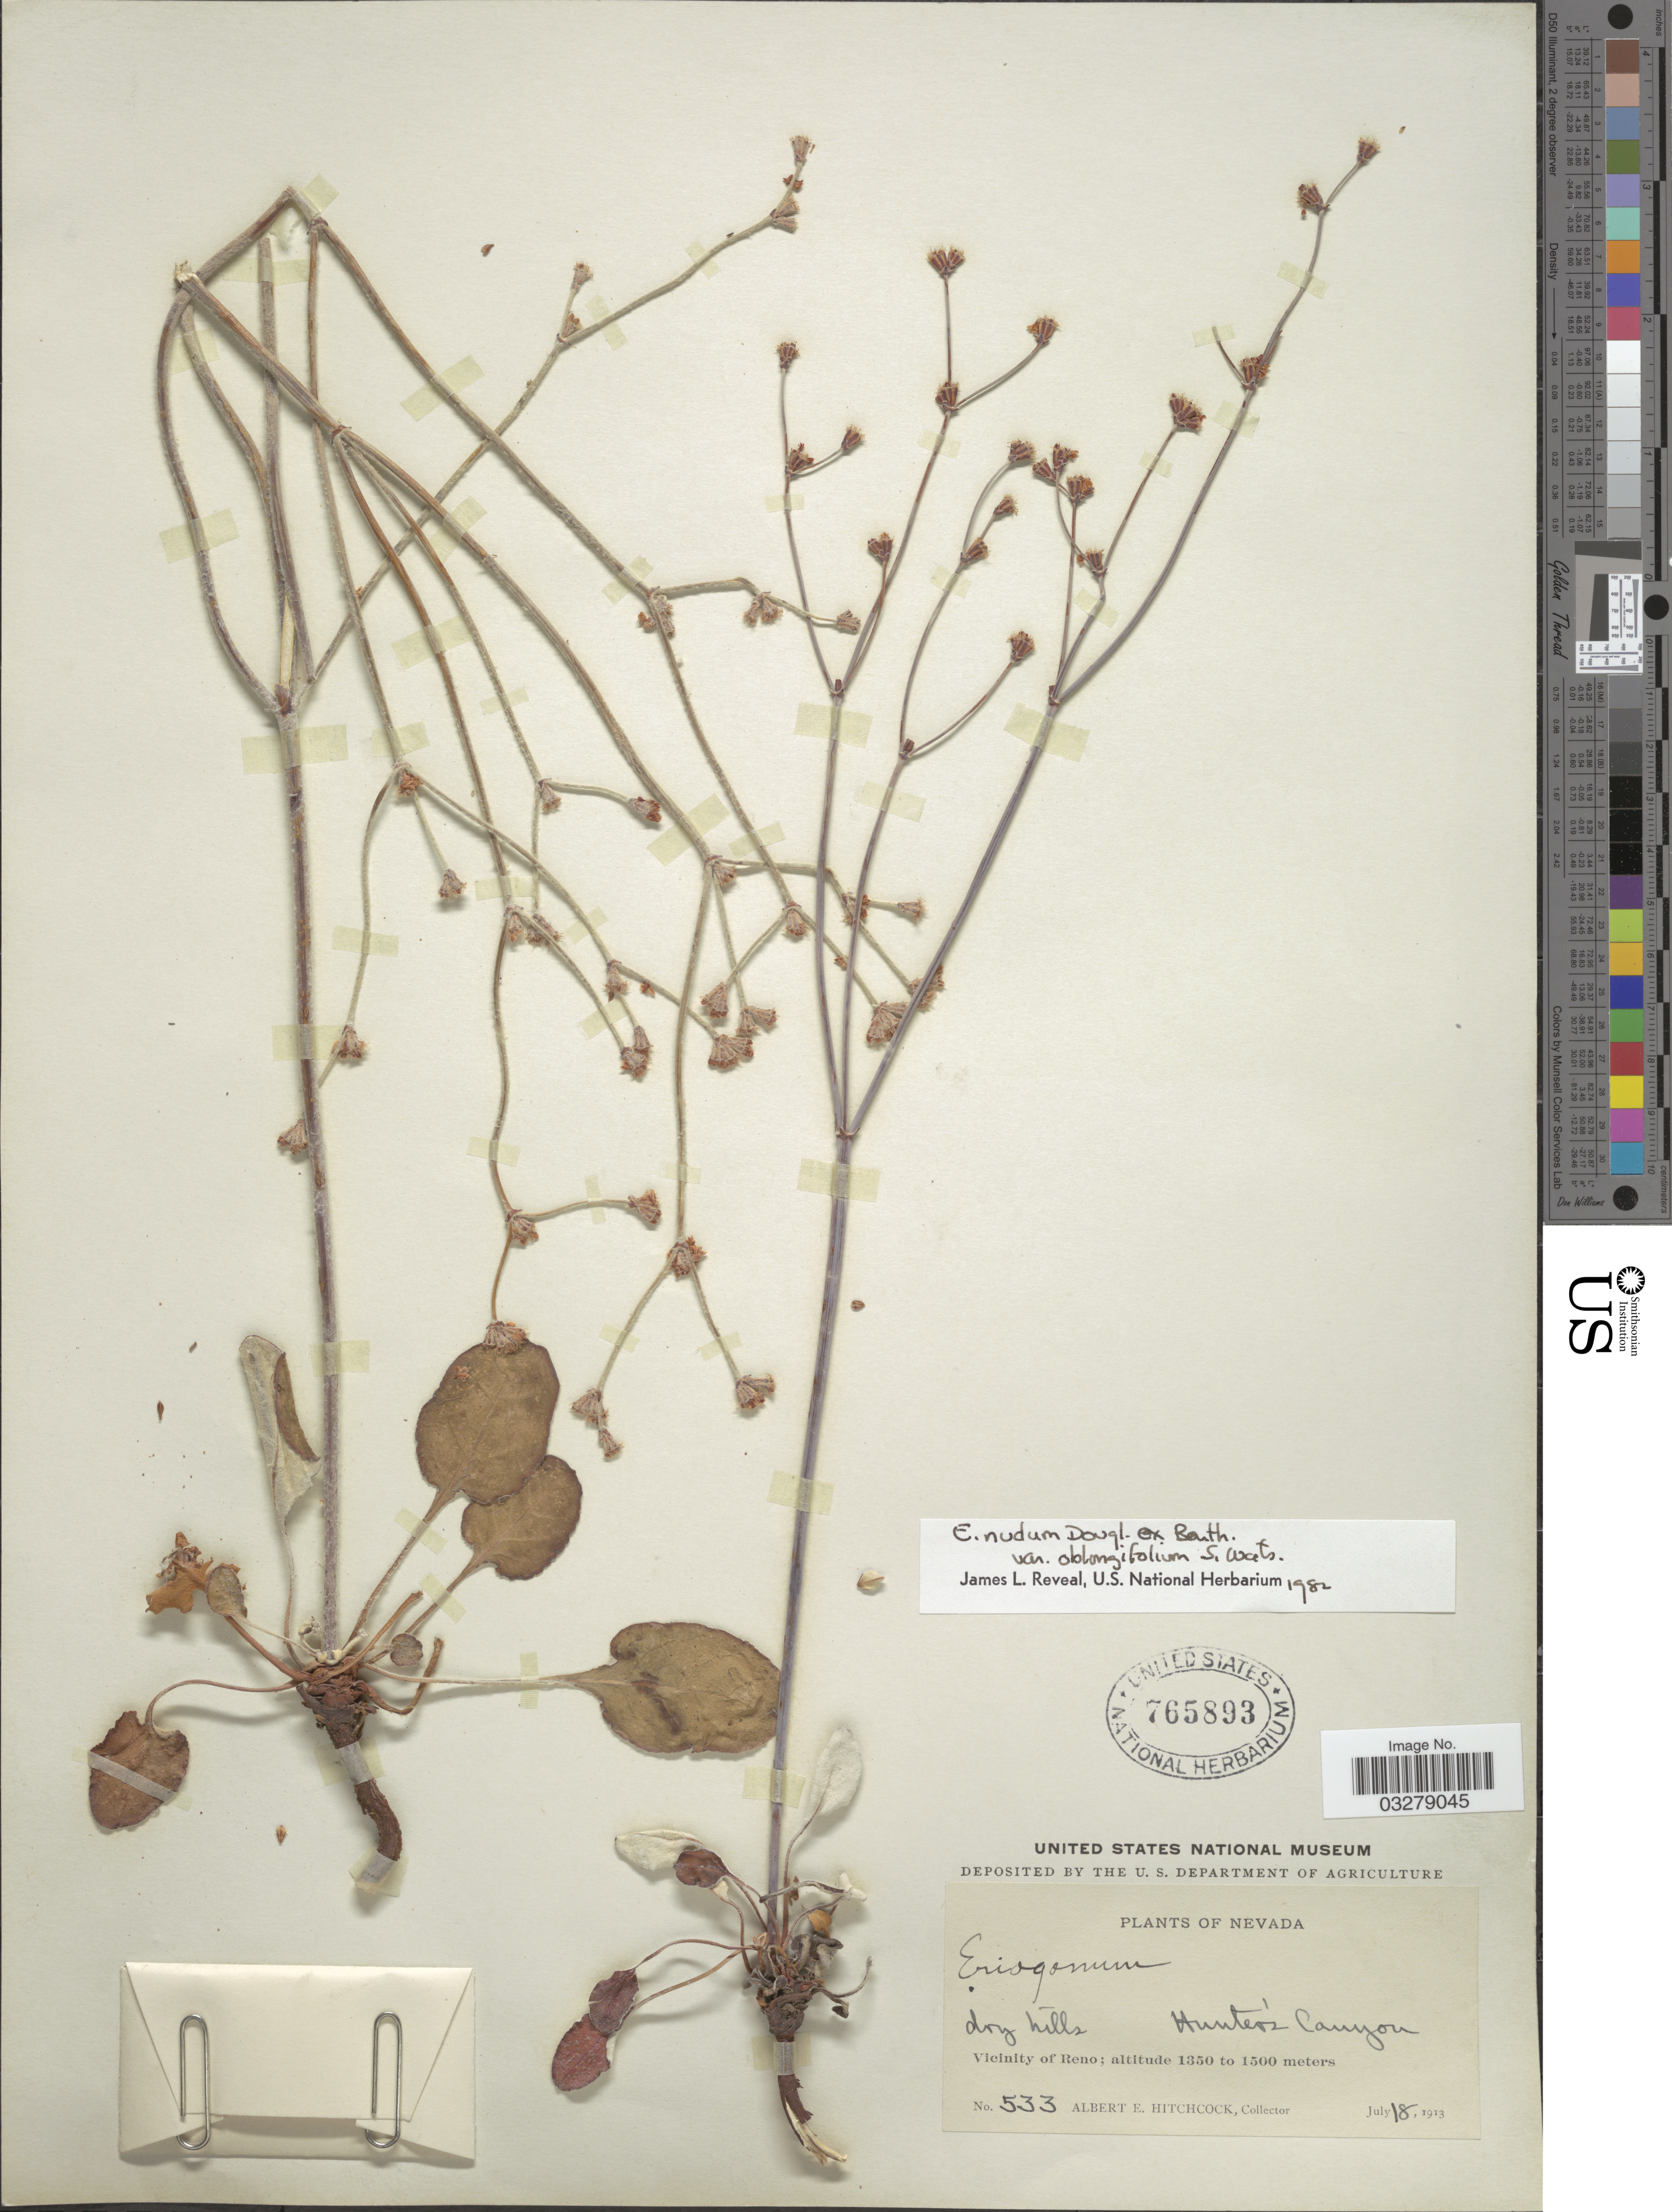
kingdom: Plantae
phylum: Tracheophyta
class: Magnoliopsida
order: Caryophyllales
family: Polygonaceae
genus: Eriogonum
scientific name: Eriogonum nudum var. oblongifolium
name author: Douglas ex Benth.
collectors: A. Hitchcock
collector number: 533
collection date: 1913-07-18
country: United States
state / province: Nevada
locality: Hunter's Canyon, Vicinity of Reno.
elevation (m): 1350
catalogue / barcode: US 765893